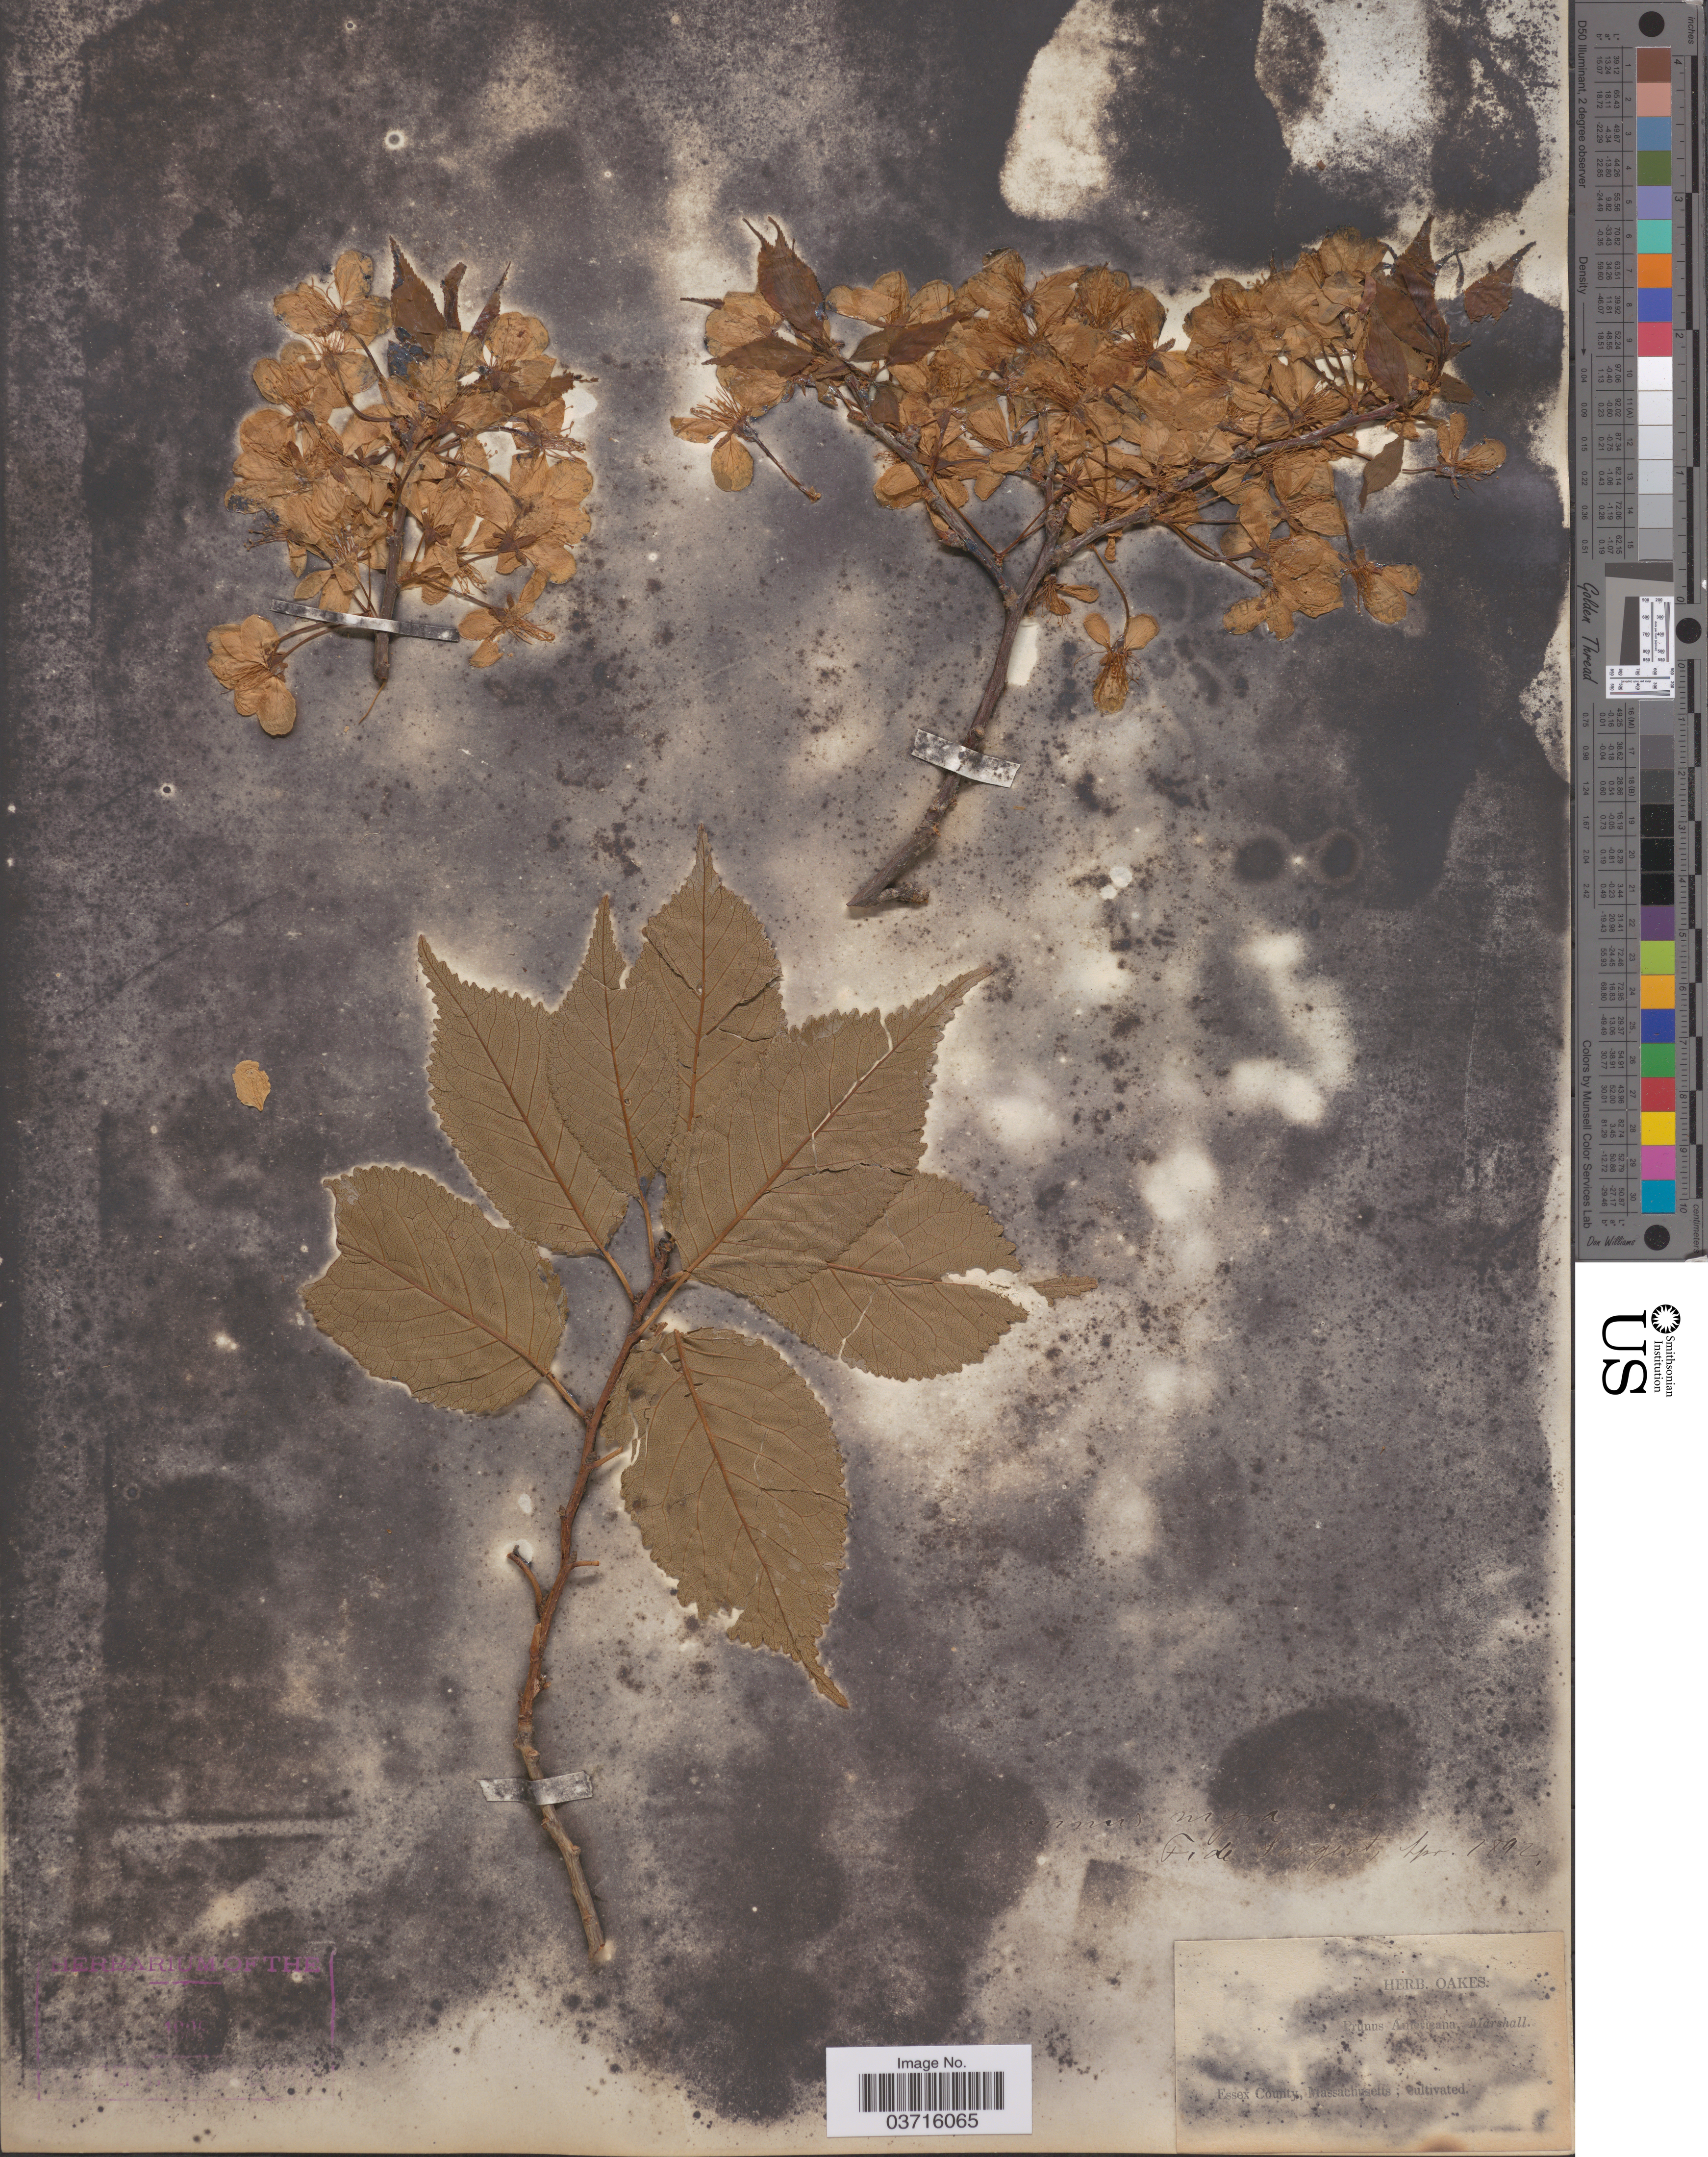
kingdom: Plantae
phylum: Tracheophyta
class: Magnoliopsida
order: Rosales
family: Rosaceae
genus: Prunus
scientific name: Prunus nigra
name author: Wight & Hedrick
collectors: ex herb. Oakes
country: United States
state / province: Massachusetts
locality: Essex County.